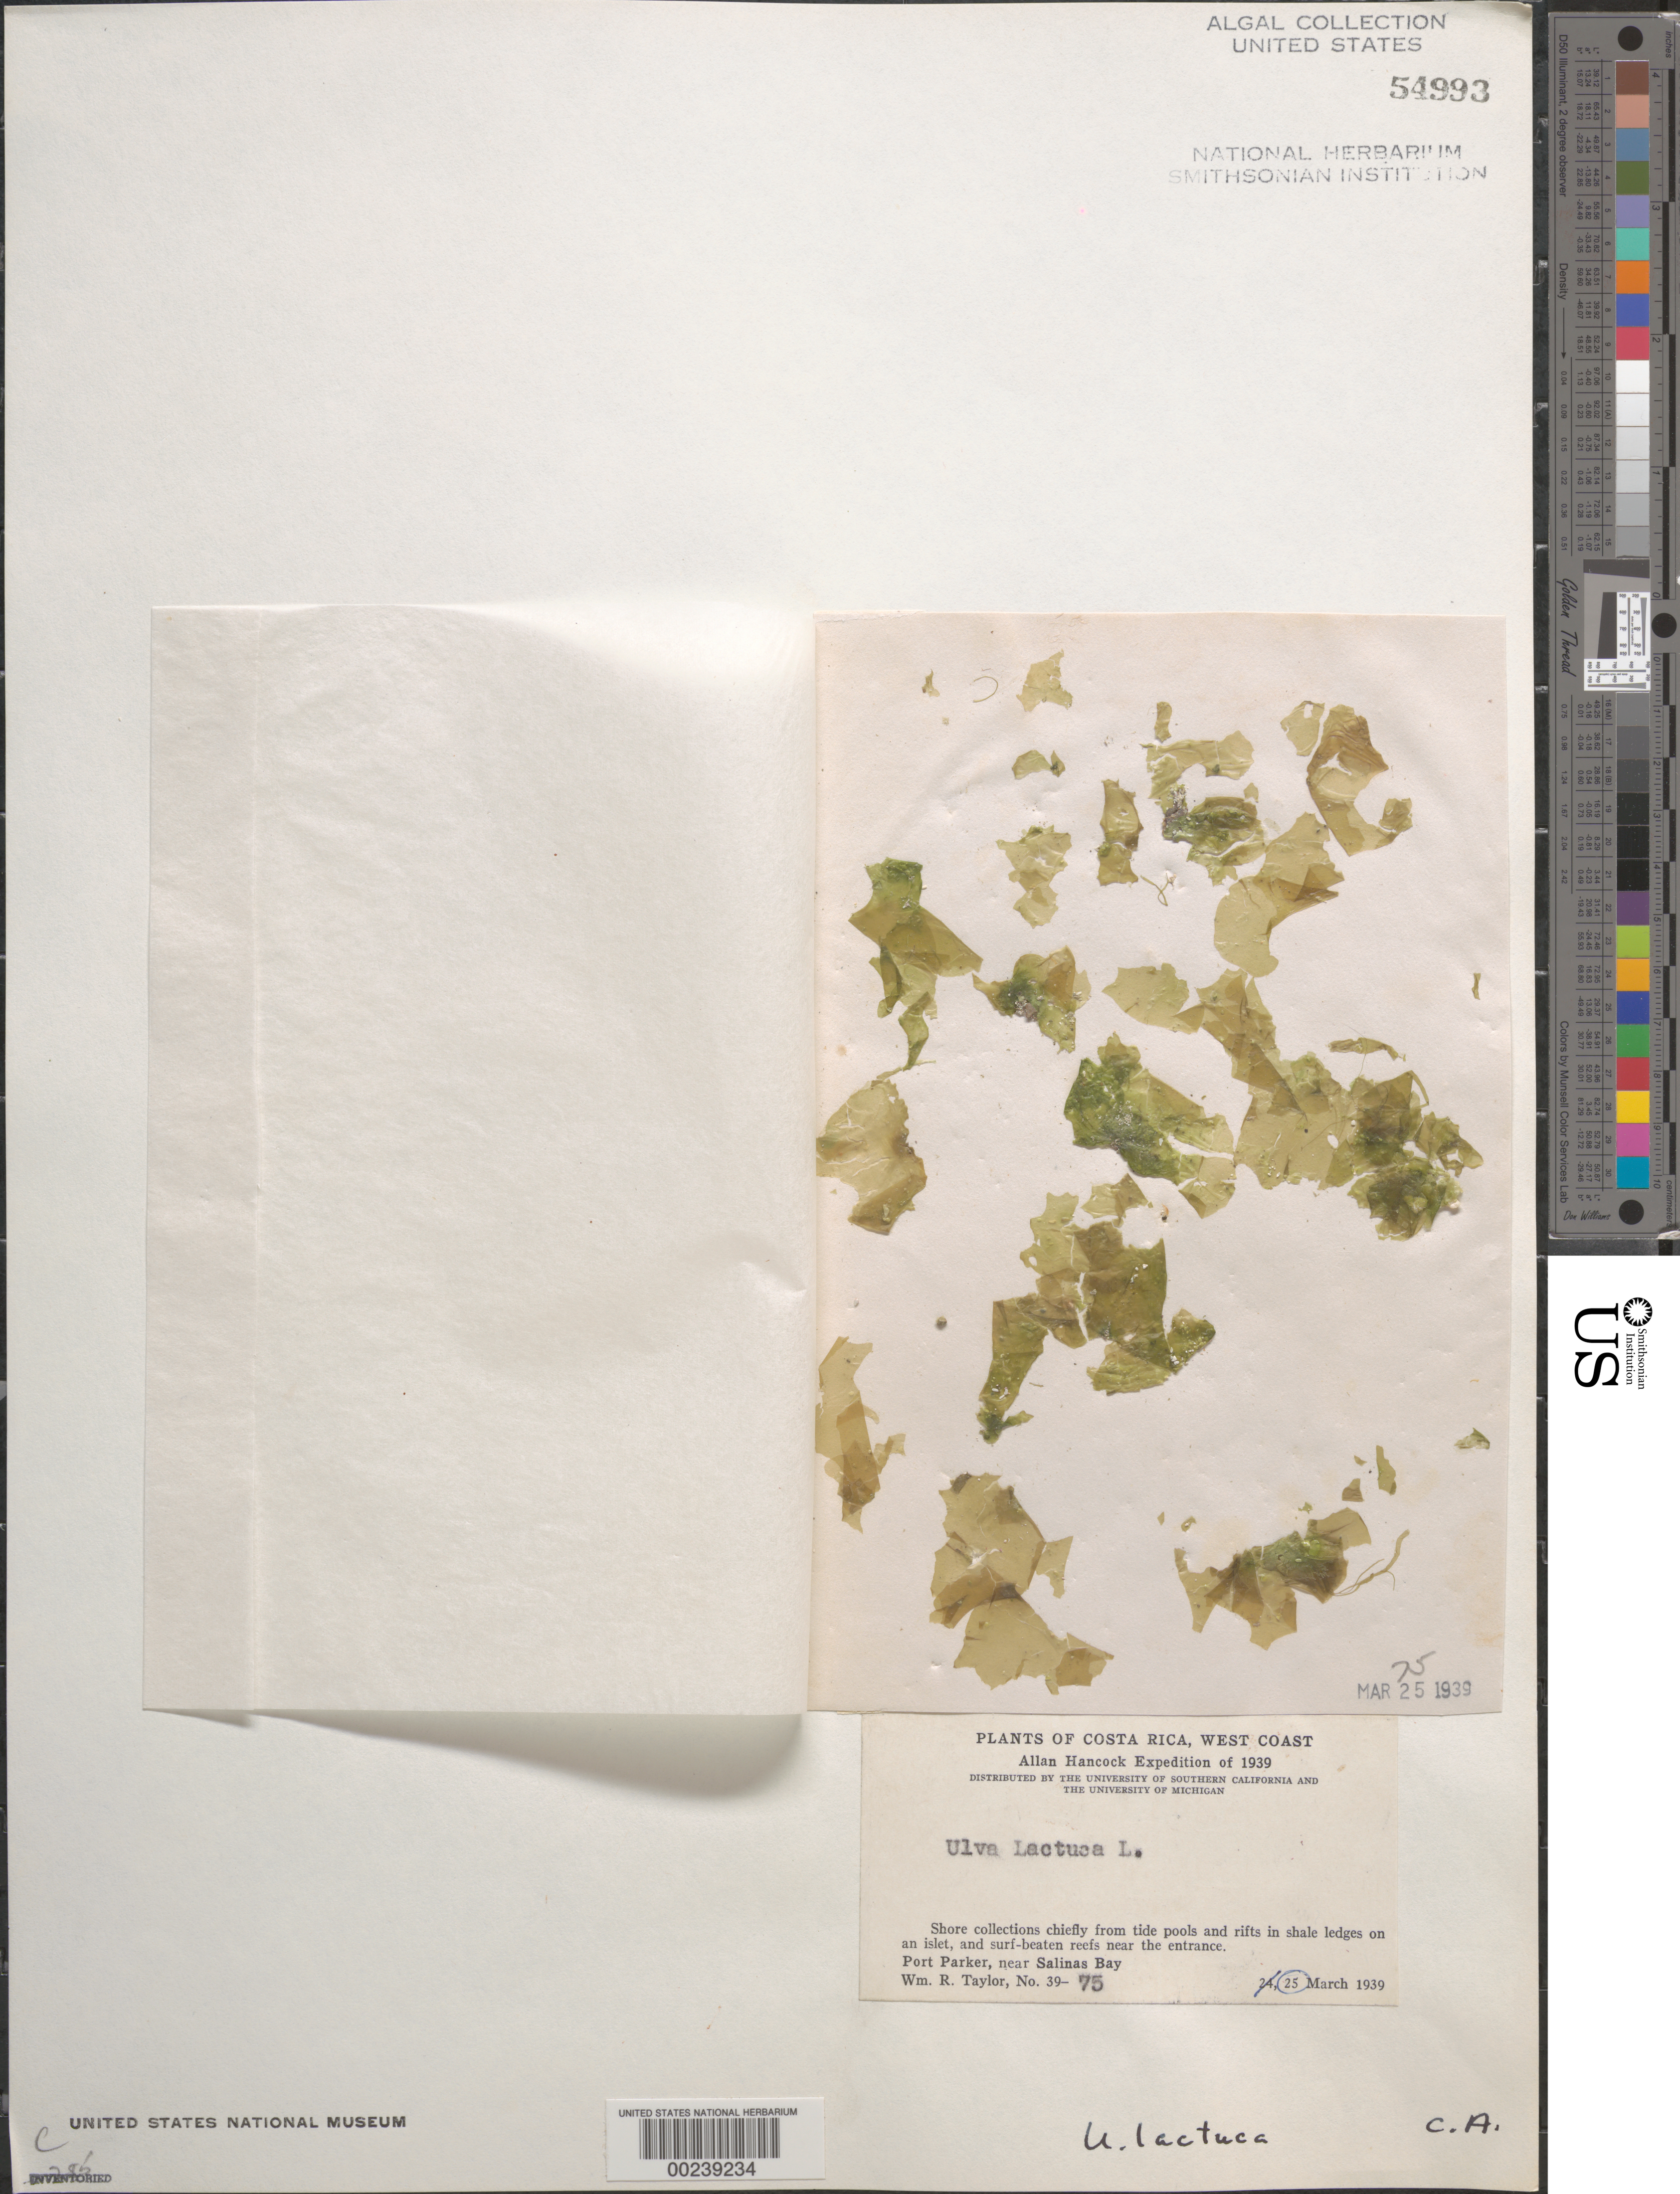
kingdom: Plantae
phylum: Chlorophyta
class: Ulvophyceae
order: Ulvales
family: Ulvaceae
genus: Ulva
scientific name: Ulva lactuca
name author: L.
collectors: W. R. Taylor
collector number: WRT 39-75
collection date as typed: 25 Mar 1939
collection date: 1939-03-25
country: Costa Rica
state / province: Guanacaste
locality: Port Parker, near Bahia Salinas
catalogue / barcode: US 54993